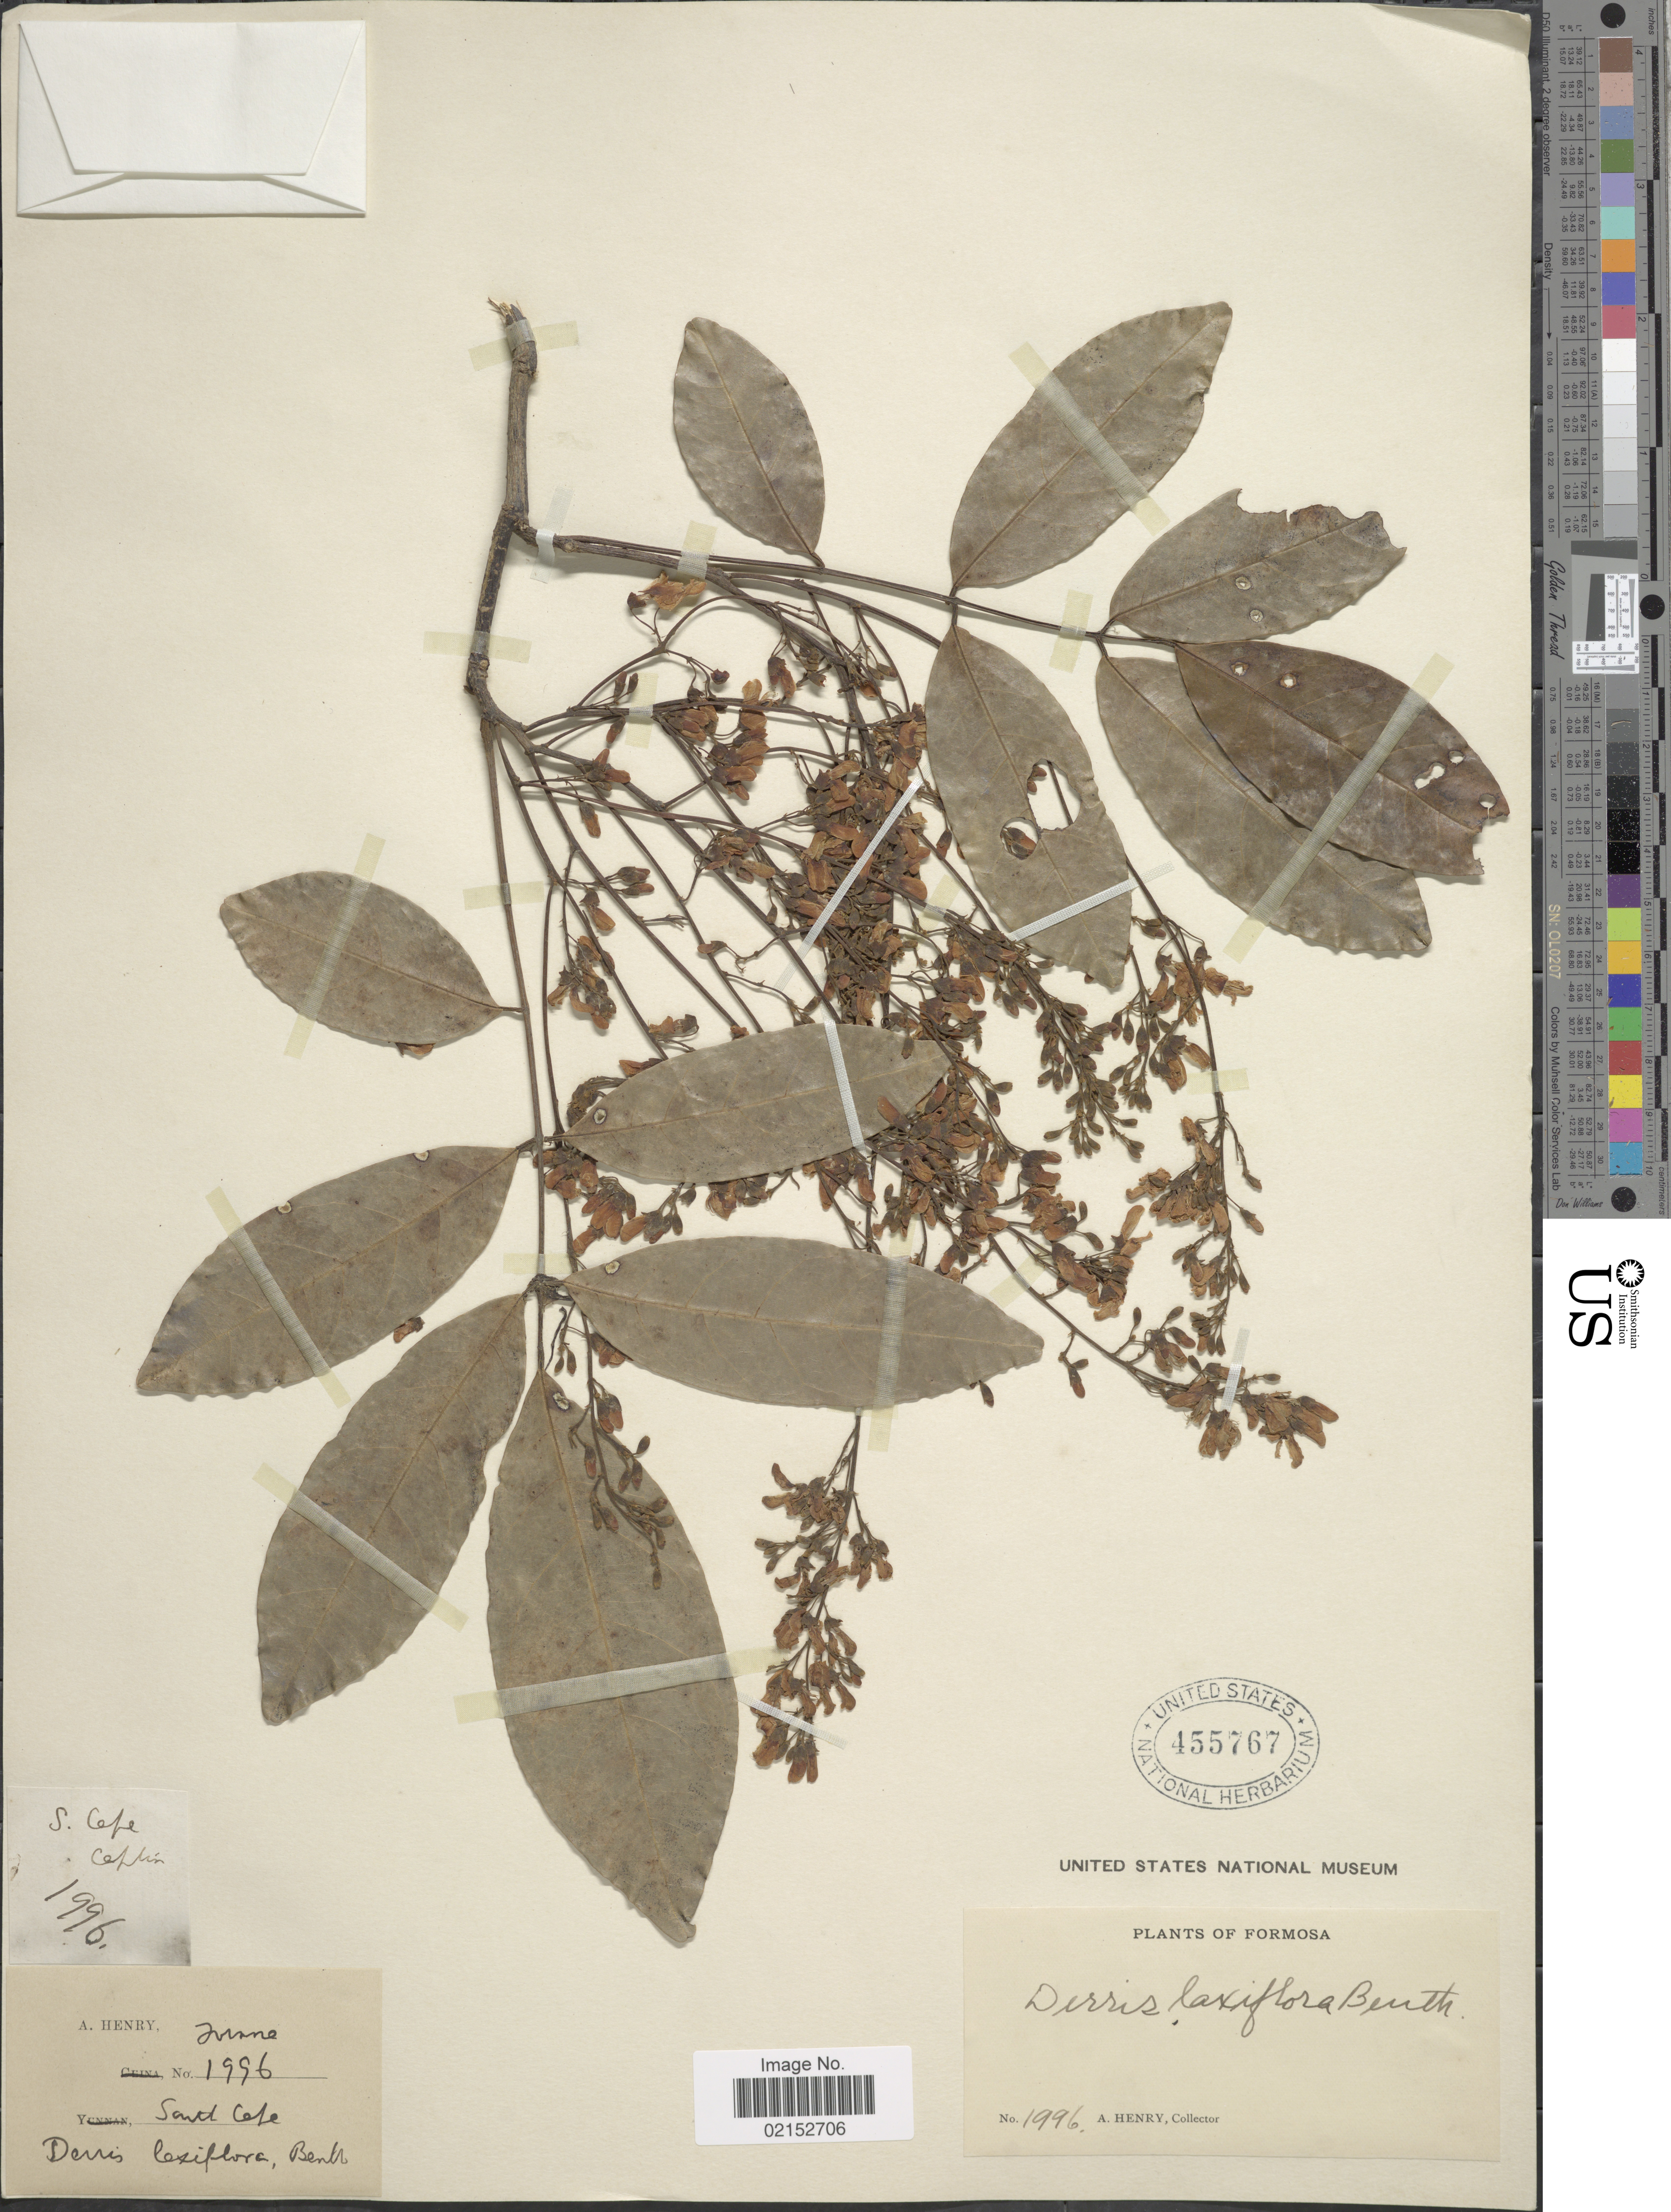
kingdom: Plantae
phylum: Tracheophyta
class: Magnoliopsida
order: Fabales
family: Fabaceae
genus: Derris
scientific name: Derris laxiflora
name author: Benth.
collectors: A. Henry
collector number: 1996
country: Taiwan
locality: Formosa, South Cape.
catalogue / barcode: US 455767